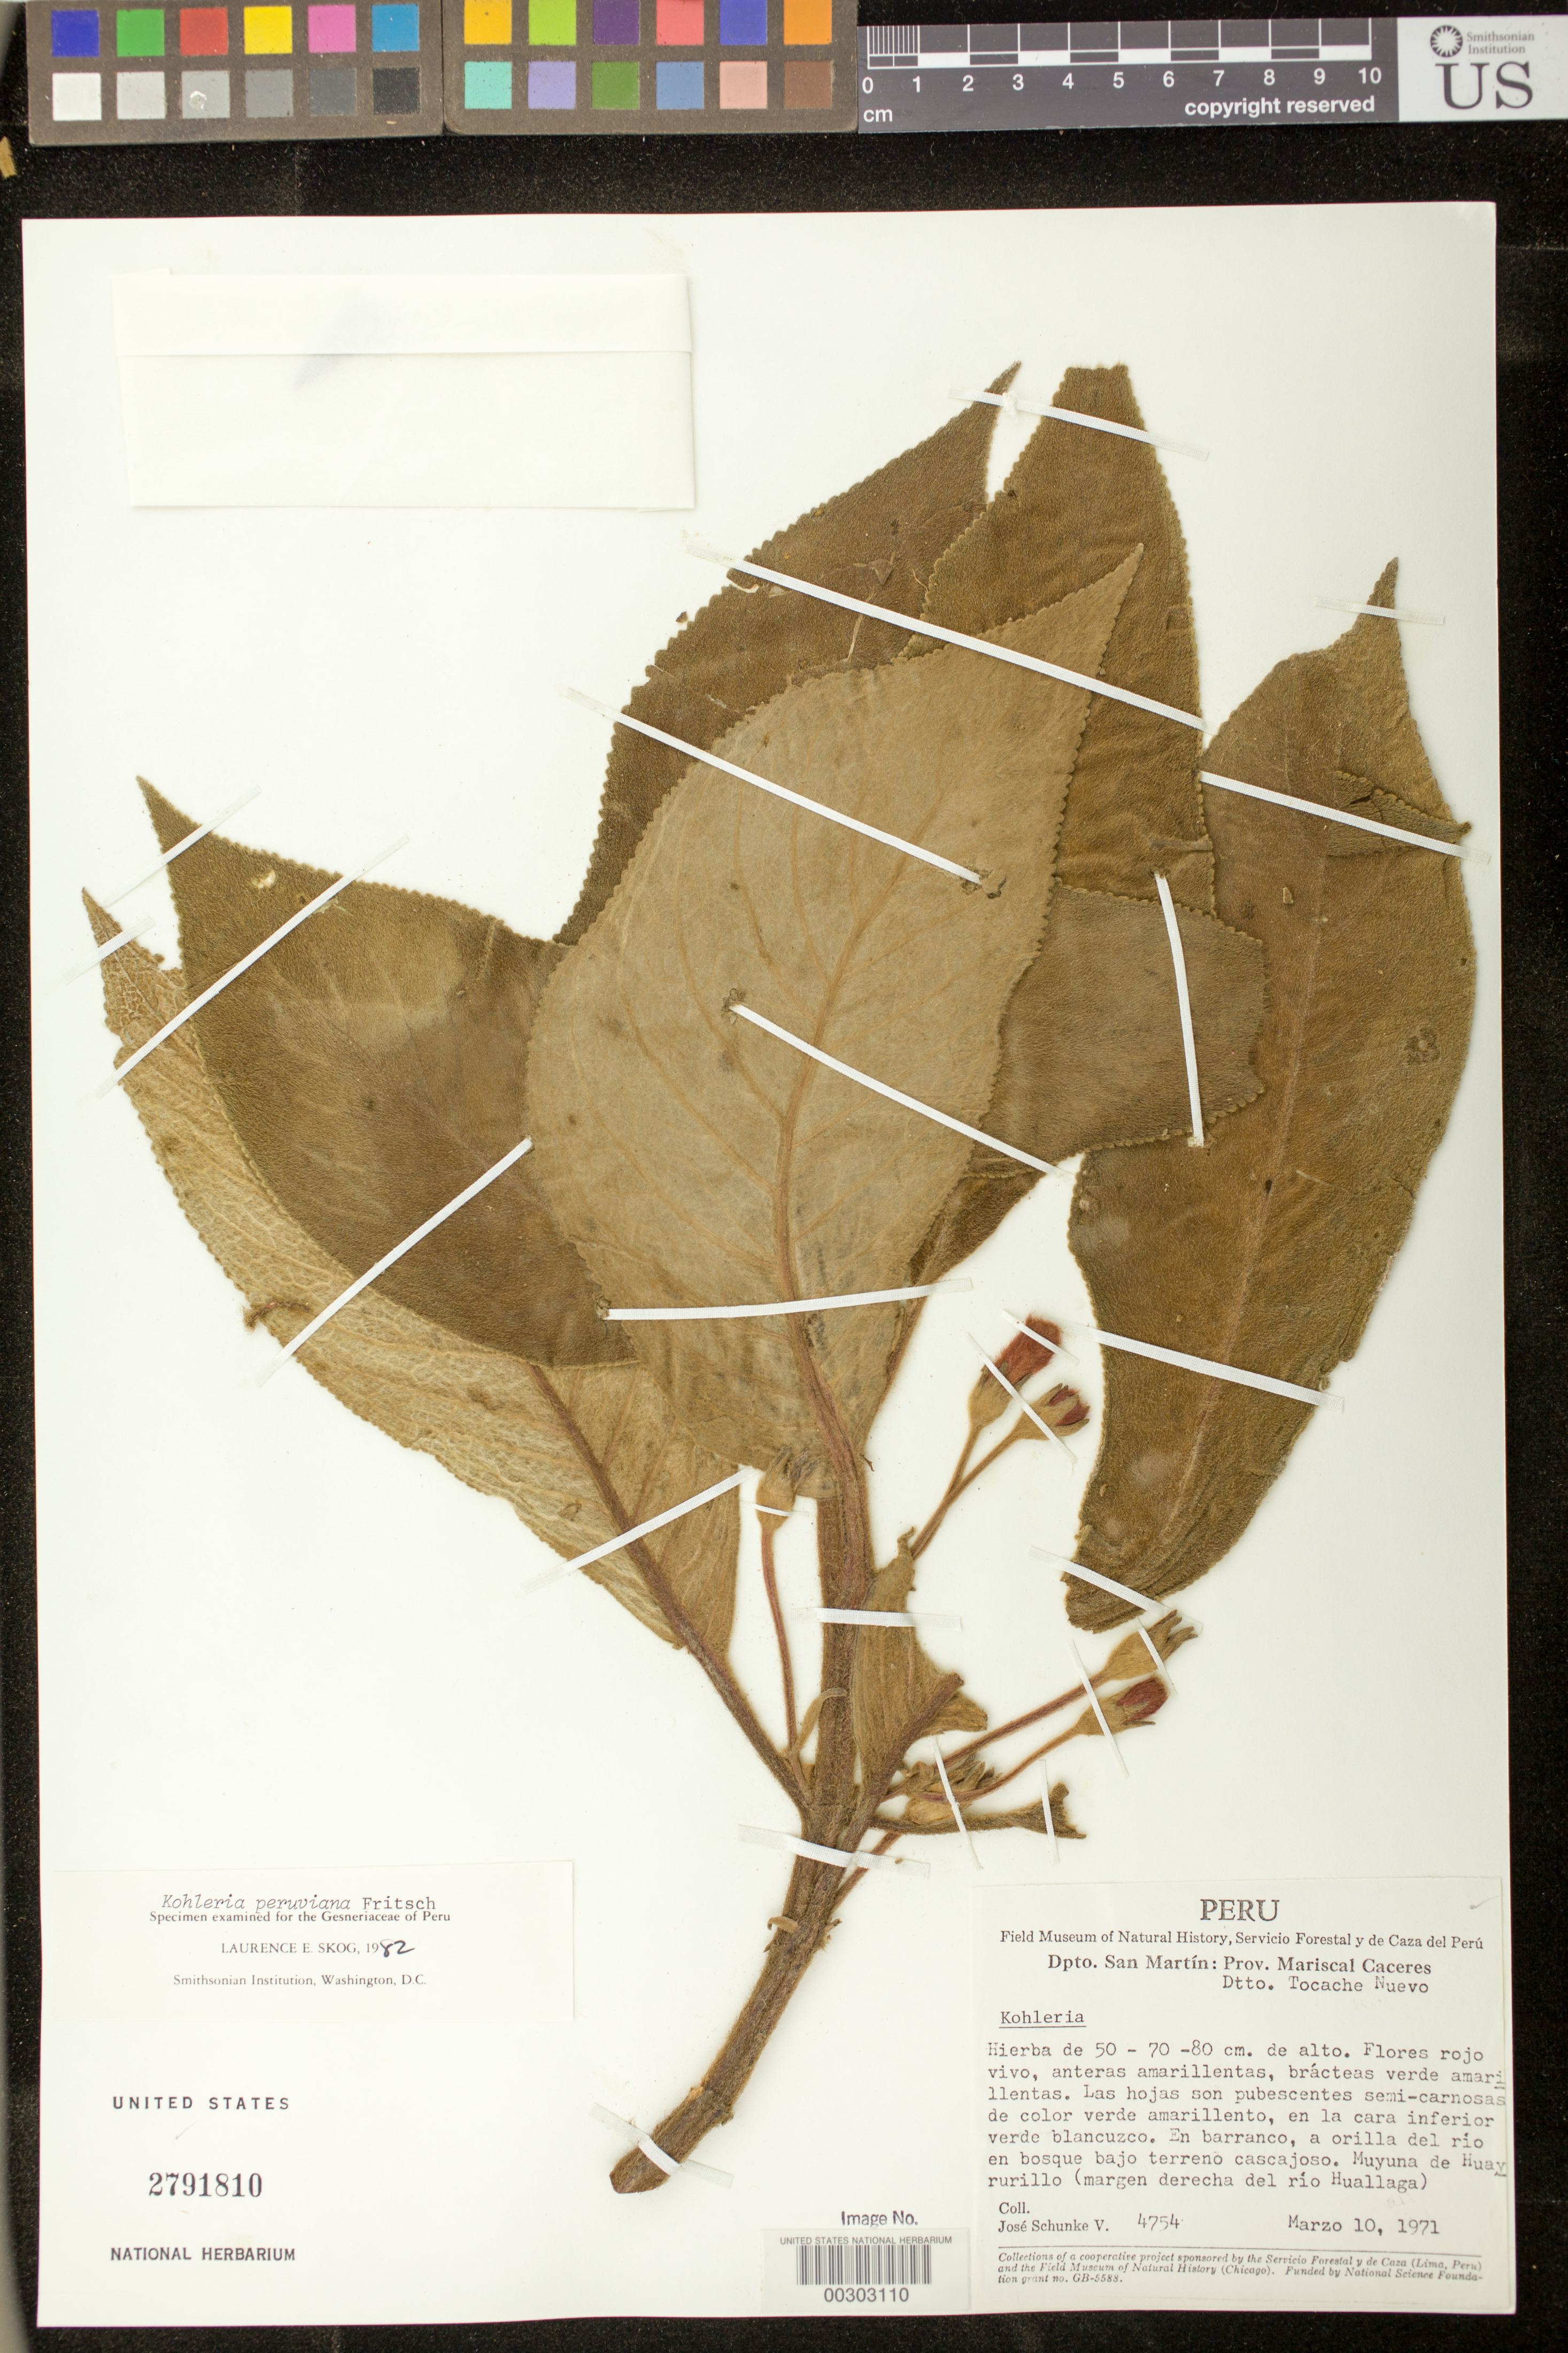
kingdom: Plantae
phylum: Tracheophyta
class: Magnoliopsida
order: Lamiales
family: Gesneriaceae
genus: Kohleria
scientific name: Kohleria peruviana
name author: Fritsch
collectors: J. Schunke Vigo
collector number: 4754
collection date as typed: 10 Mar 1971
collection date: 1971-03-10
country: Peru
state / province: San Martín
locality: Prov. Mariscal Cáceres, Dtto. Tocache Nuevo, Muyuna de Huayrurillo (right bank of Rio Huallaga)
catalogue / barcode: US 2791810